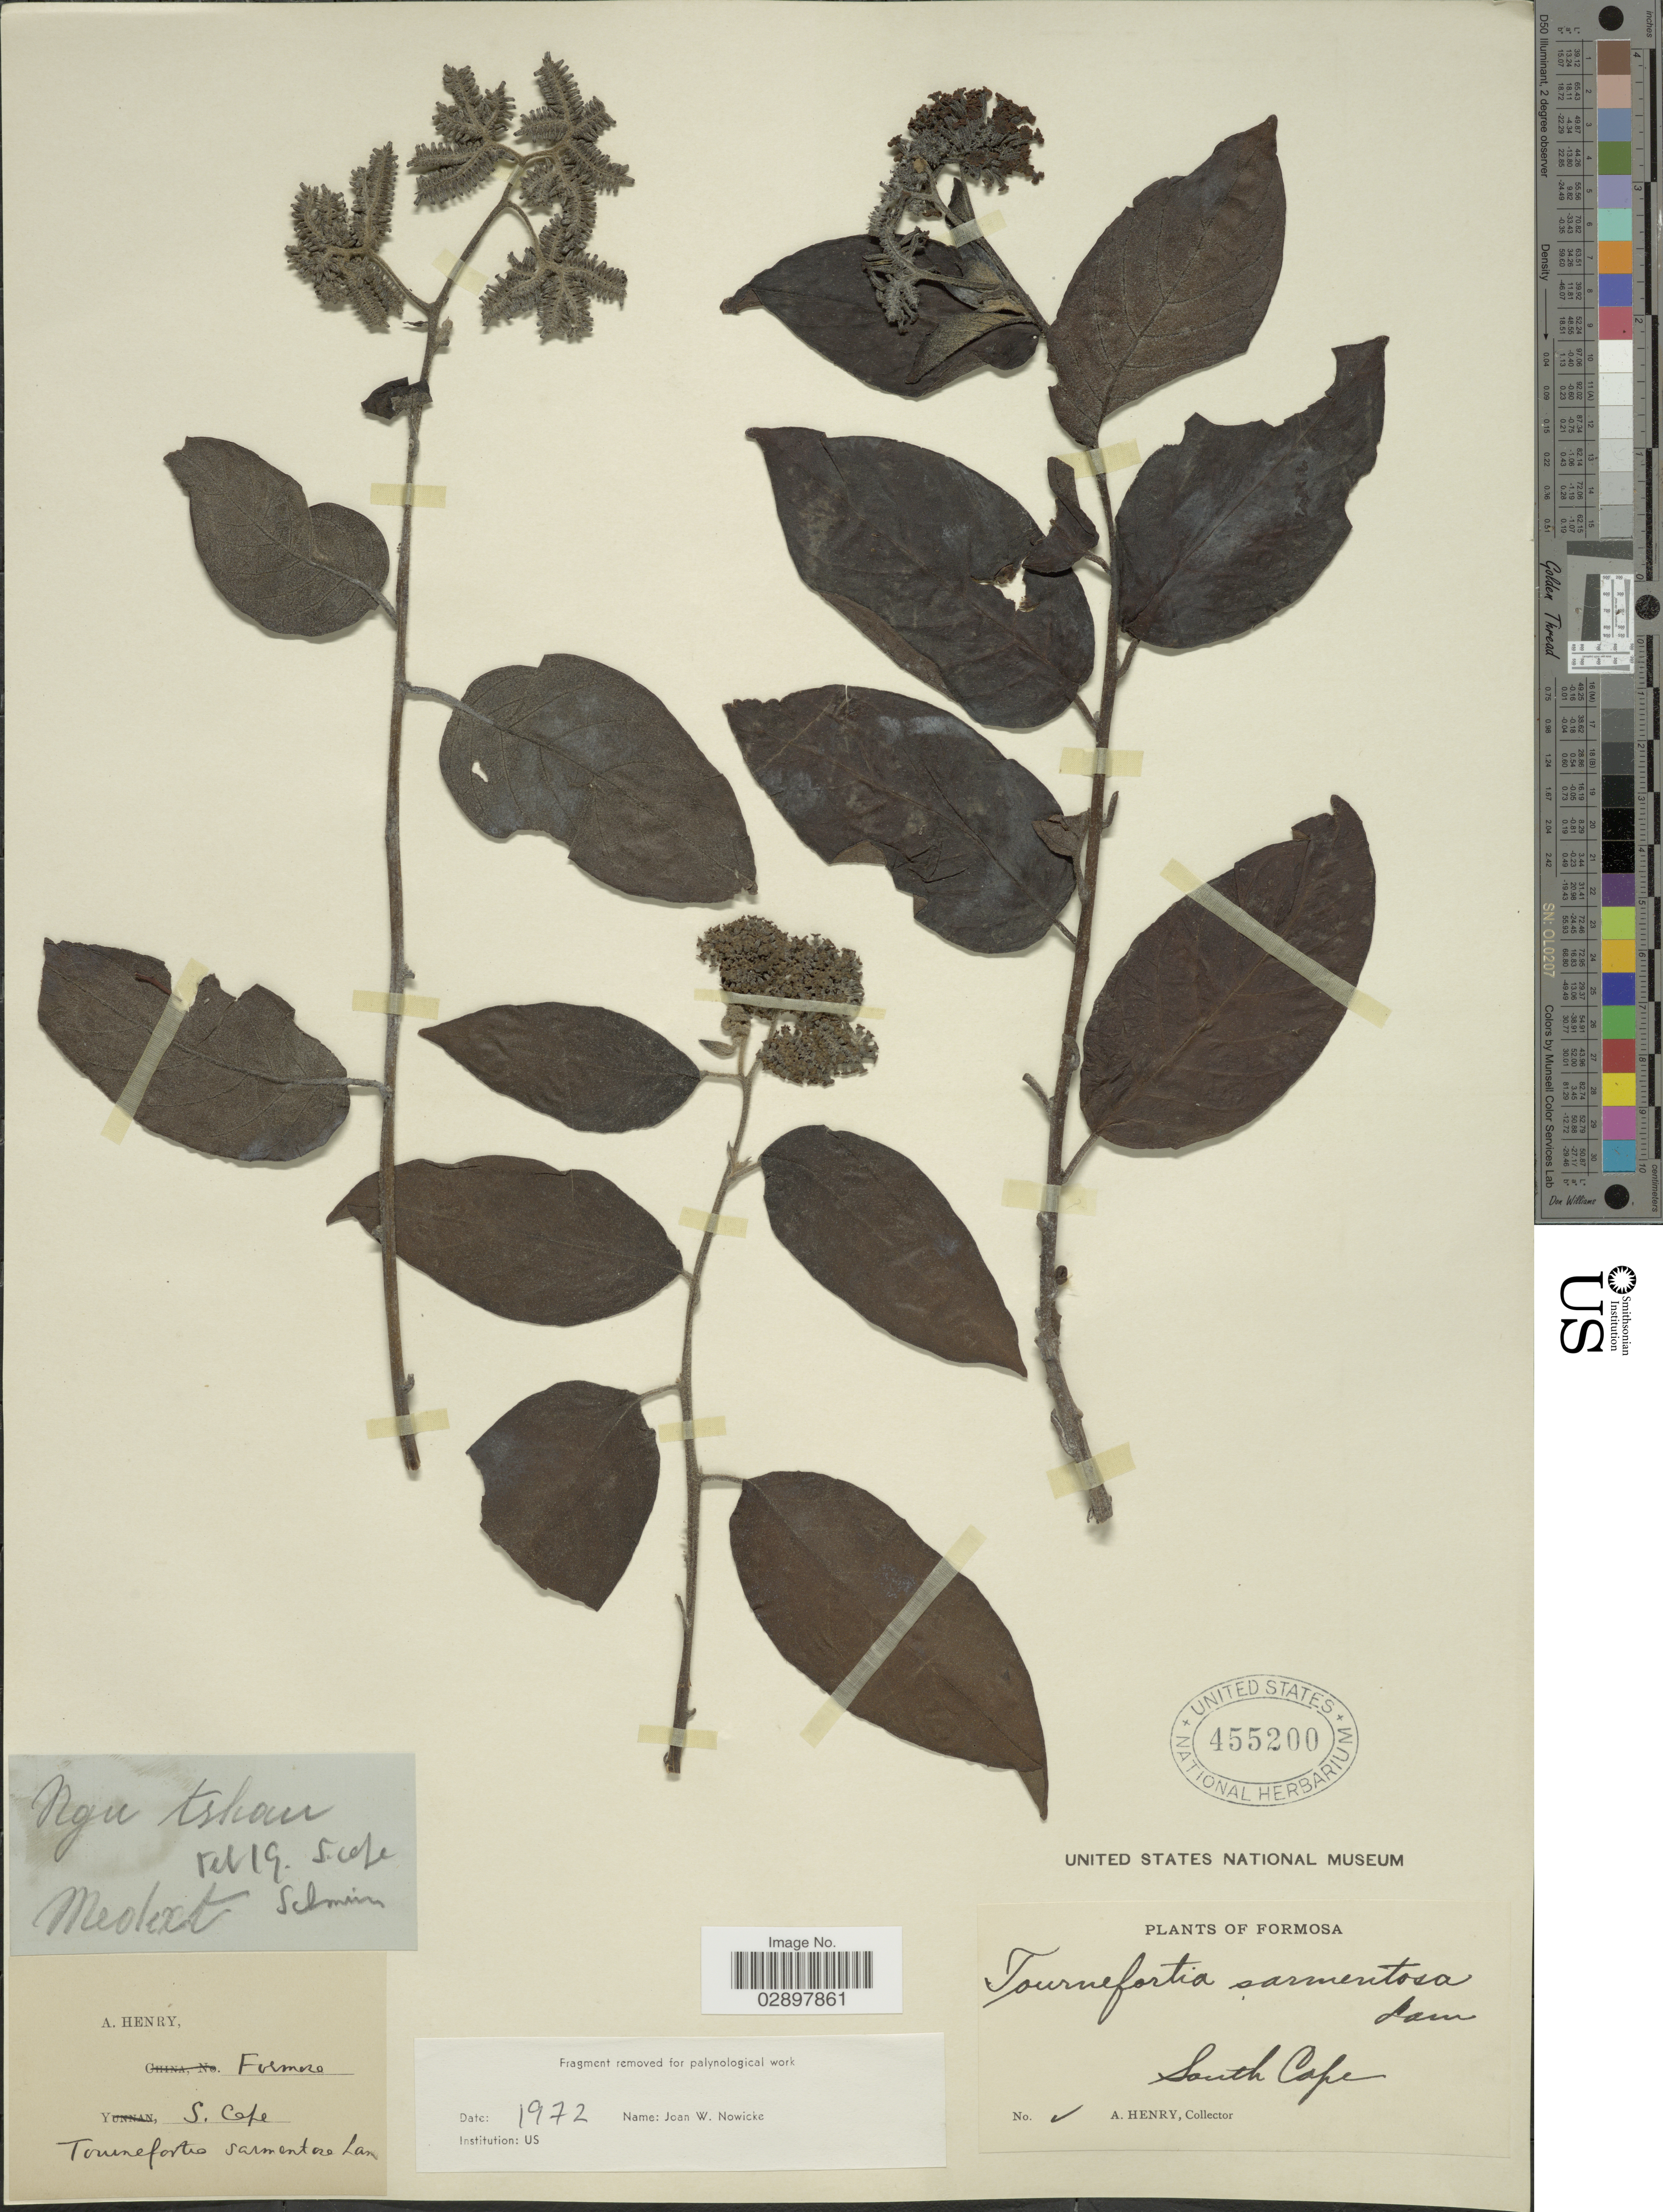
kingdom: Plantae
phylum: Tracheophyta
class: Magnoliopsida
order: Boraginales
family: Heliotropiaceae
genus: Tournefortia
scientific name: Tournefortia sarmentosa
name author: Lam.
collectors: A. Henry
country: Taiwan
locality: Formosa, South Cape.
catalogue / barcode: US 455200